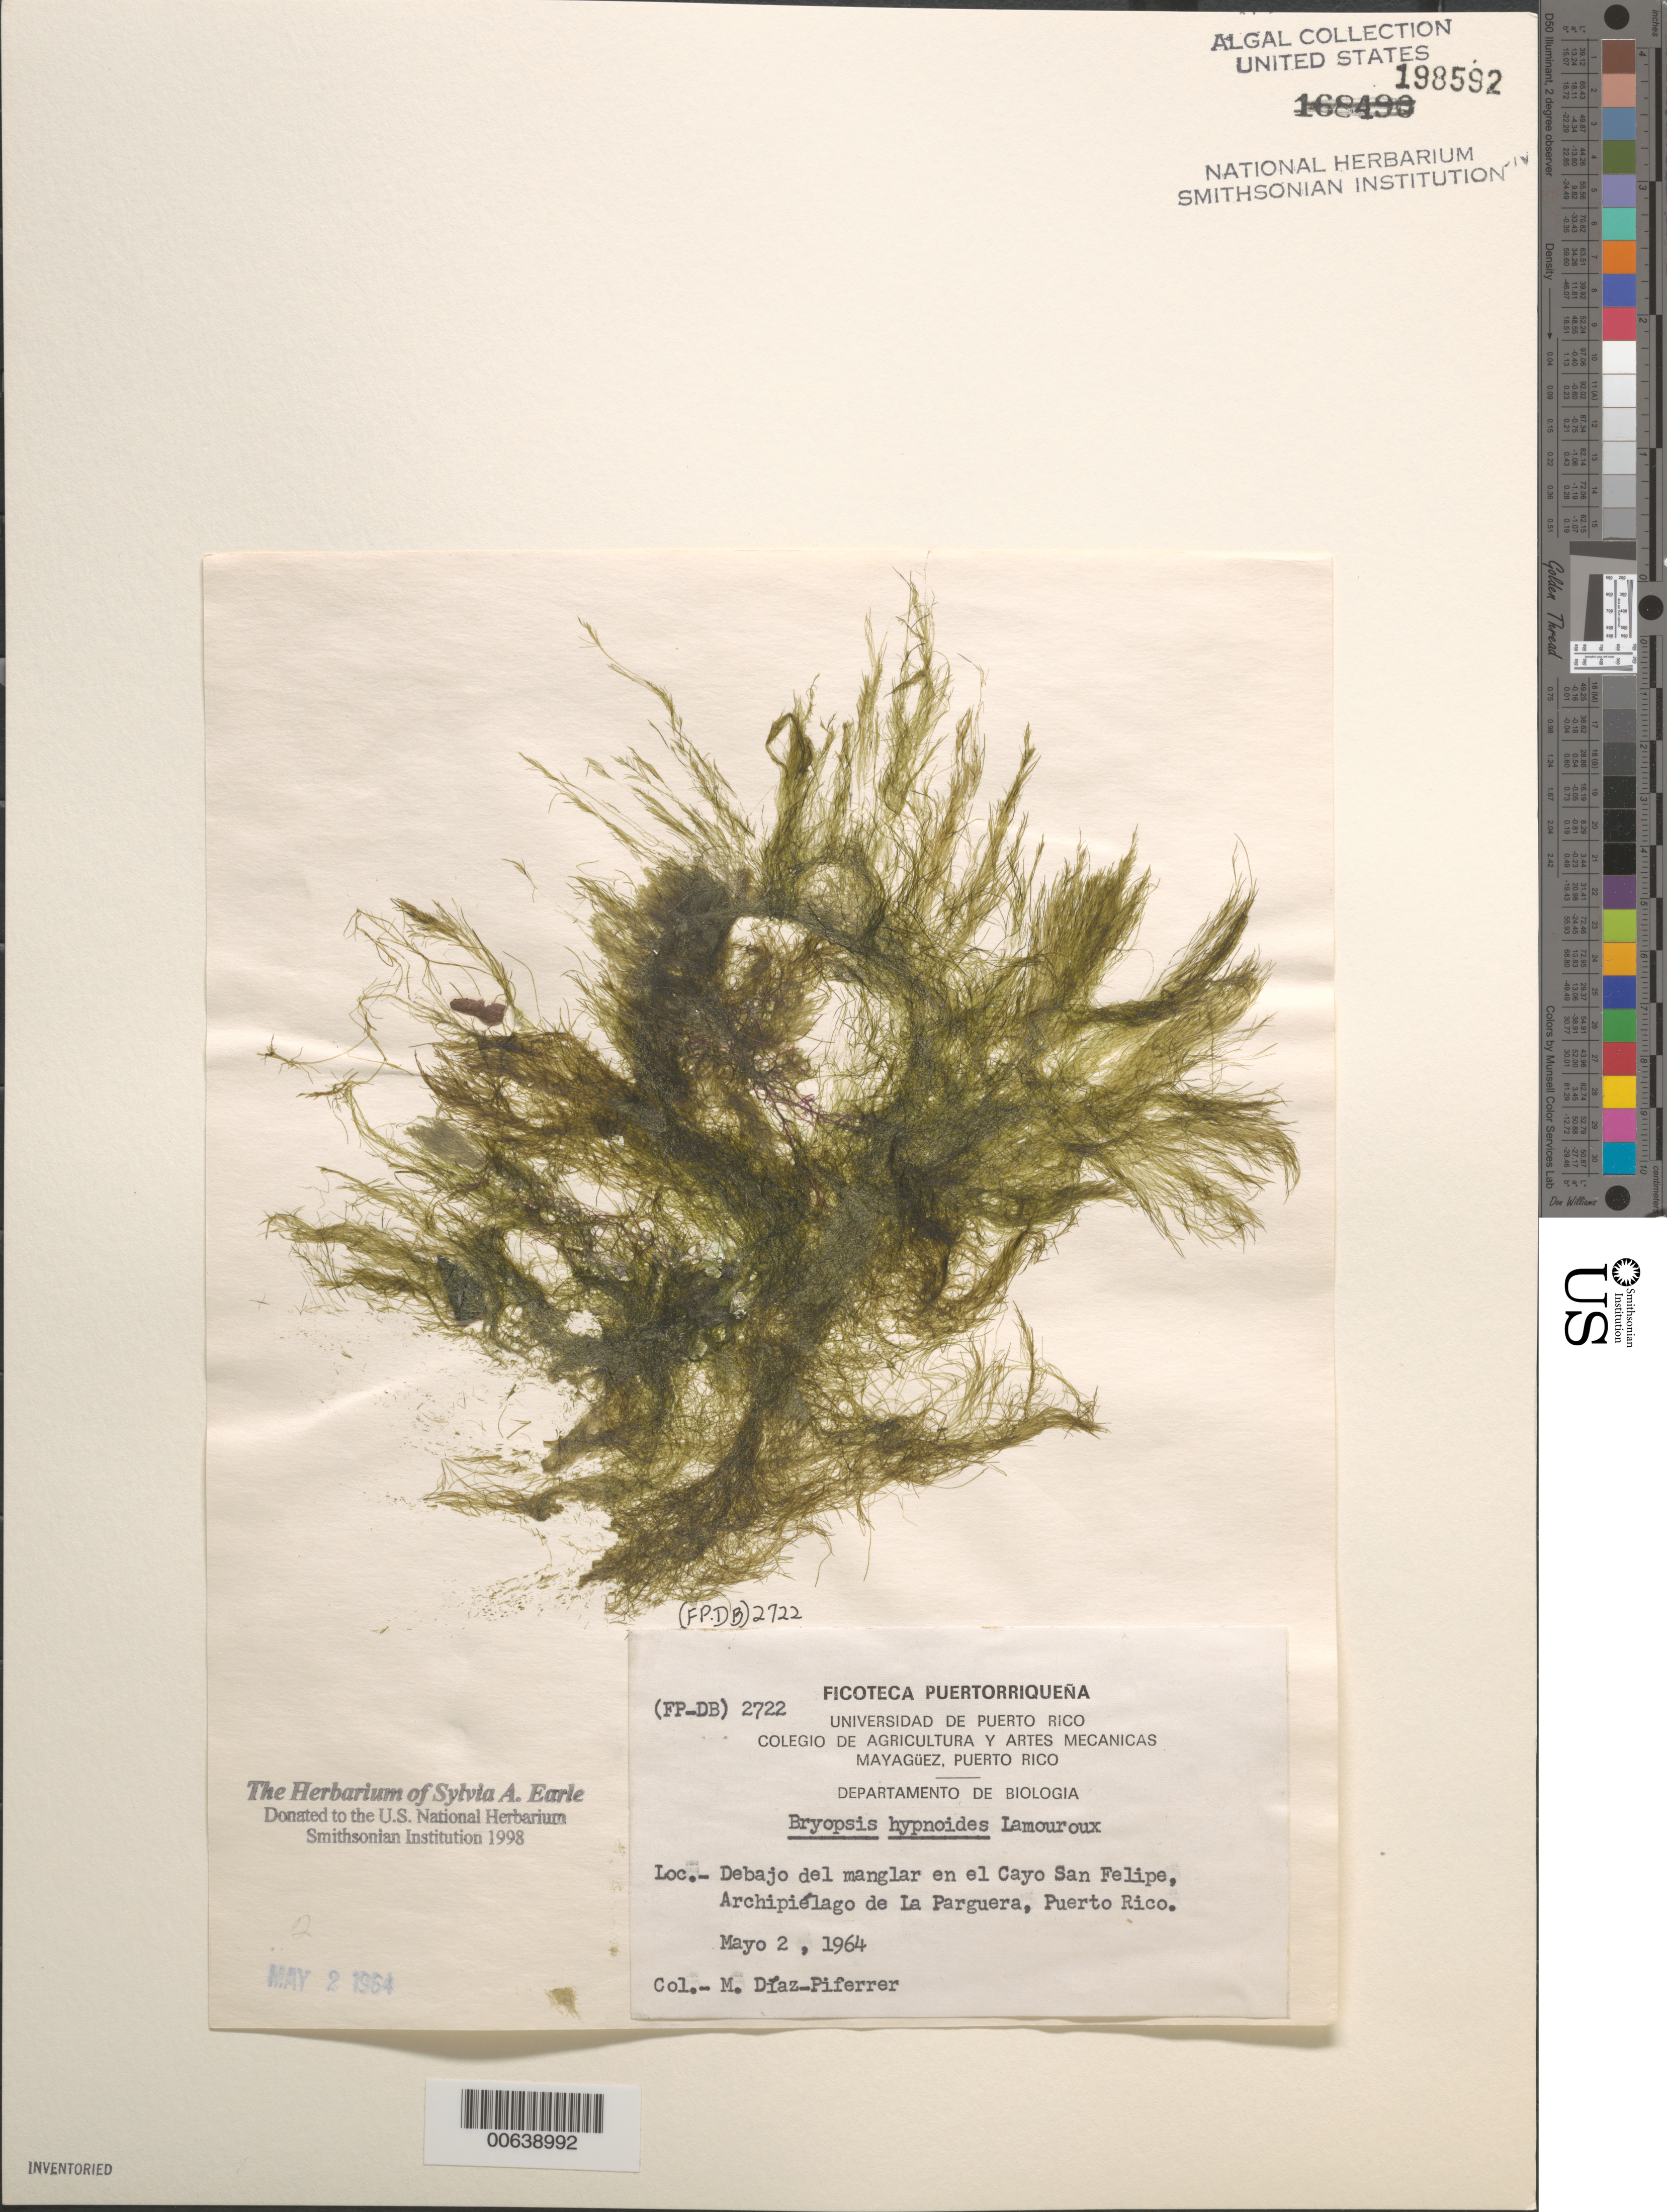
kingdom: Plantae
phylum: Chlorophyta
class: Ulvophyceae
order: Bryopsidales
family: Bryopsidaceae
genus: Bryopsis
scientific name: Bryopsis hypnoides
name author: J.V.Lamouroux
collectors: M. Diaz-Piferrer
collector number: (fp-db) 2722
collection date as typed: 02 May 1964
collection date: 1964-05-02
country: Puerto Rico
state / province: Lajas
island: Cayo San Felipe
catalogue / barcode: US 198592